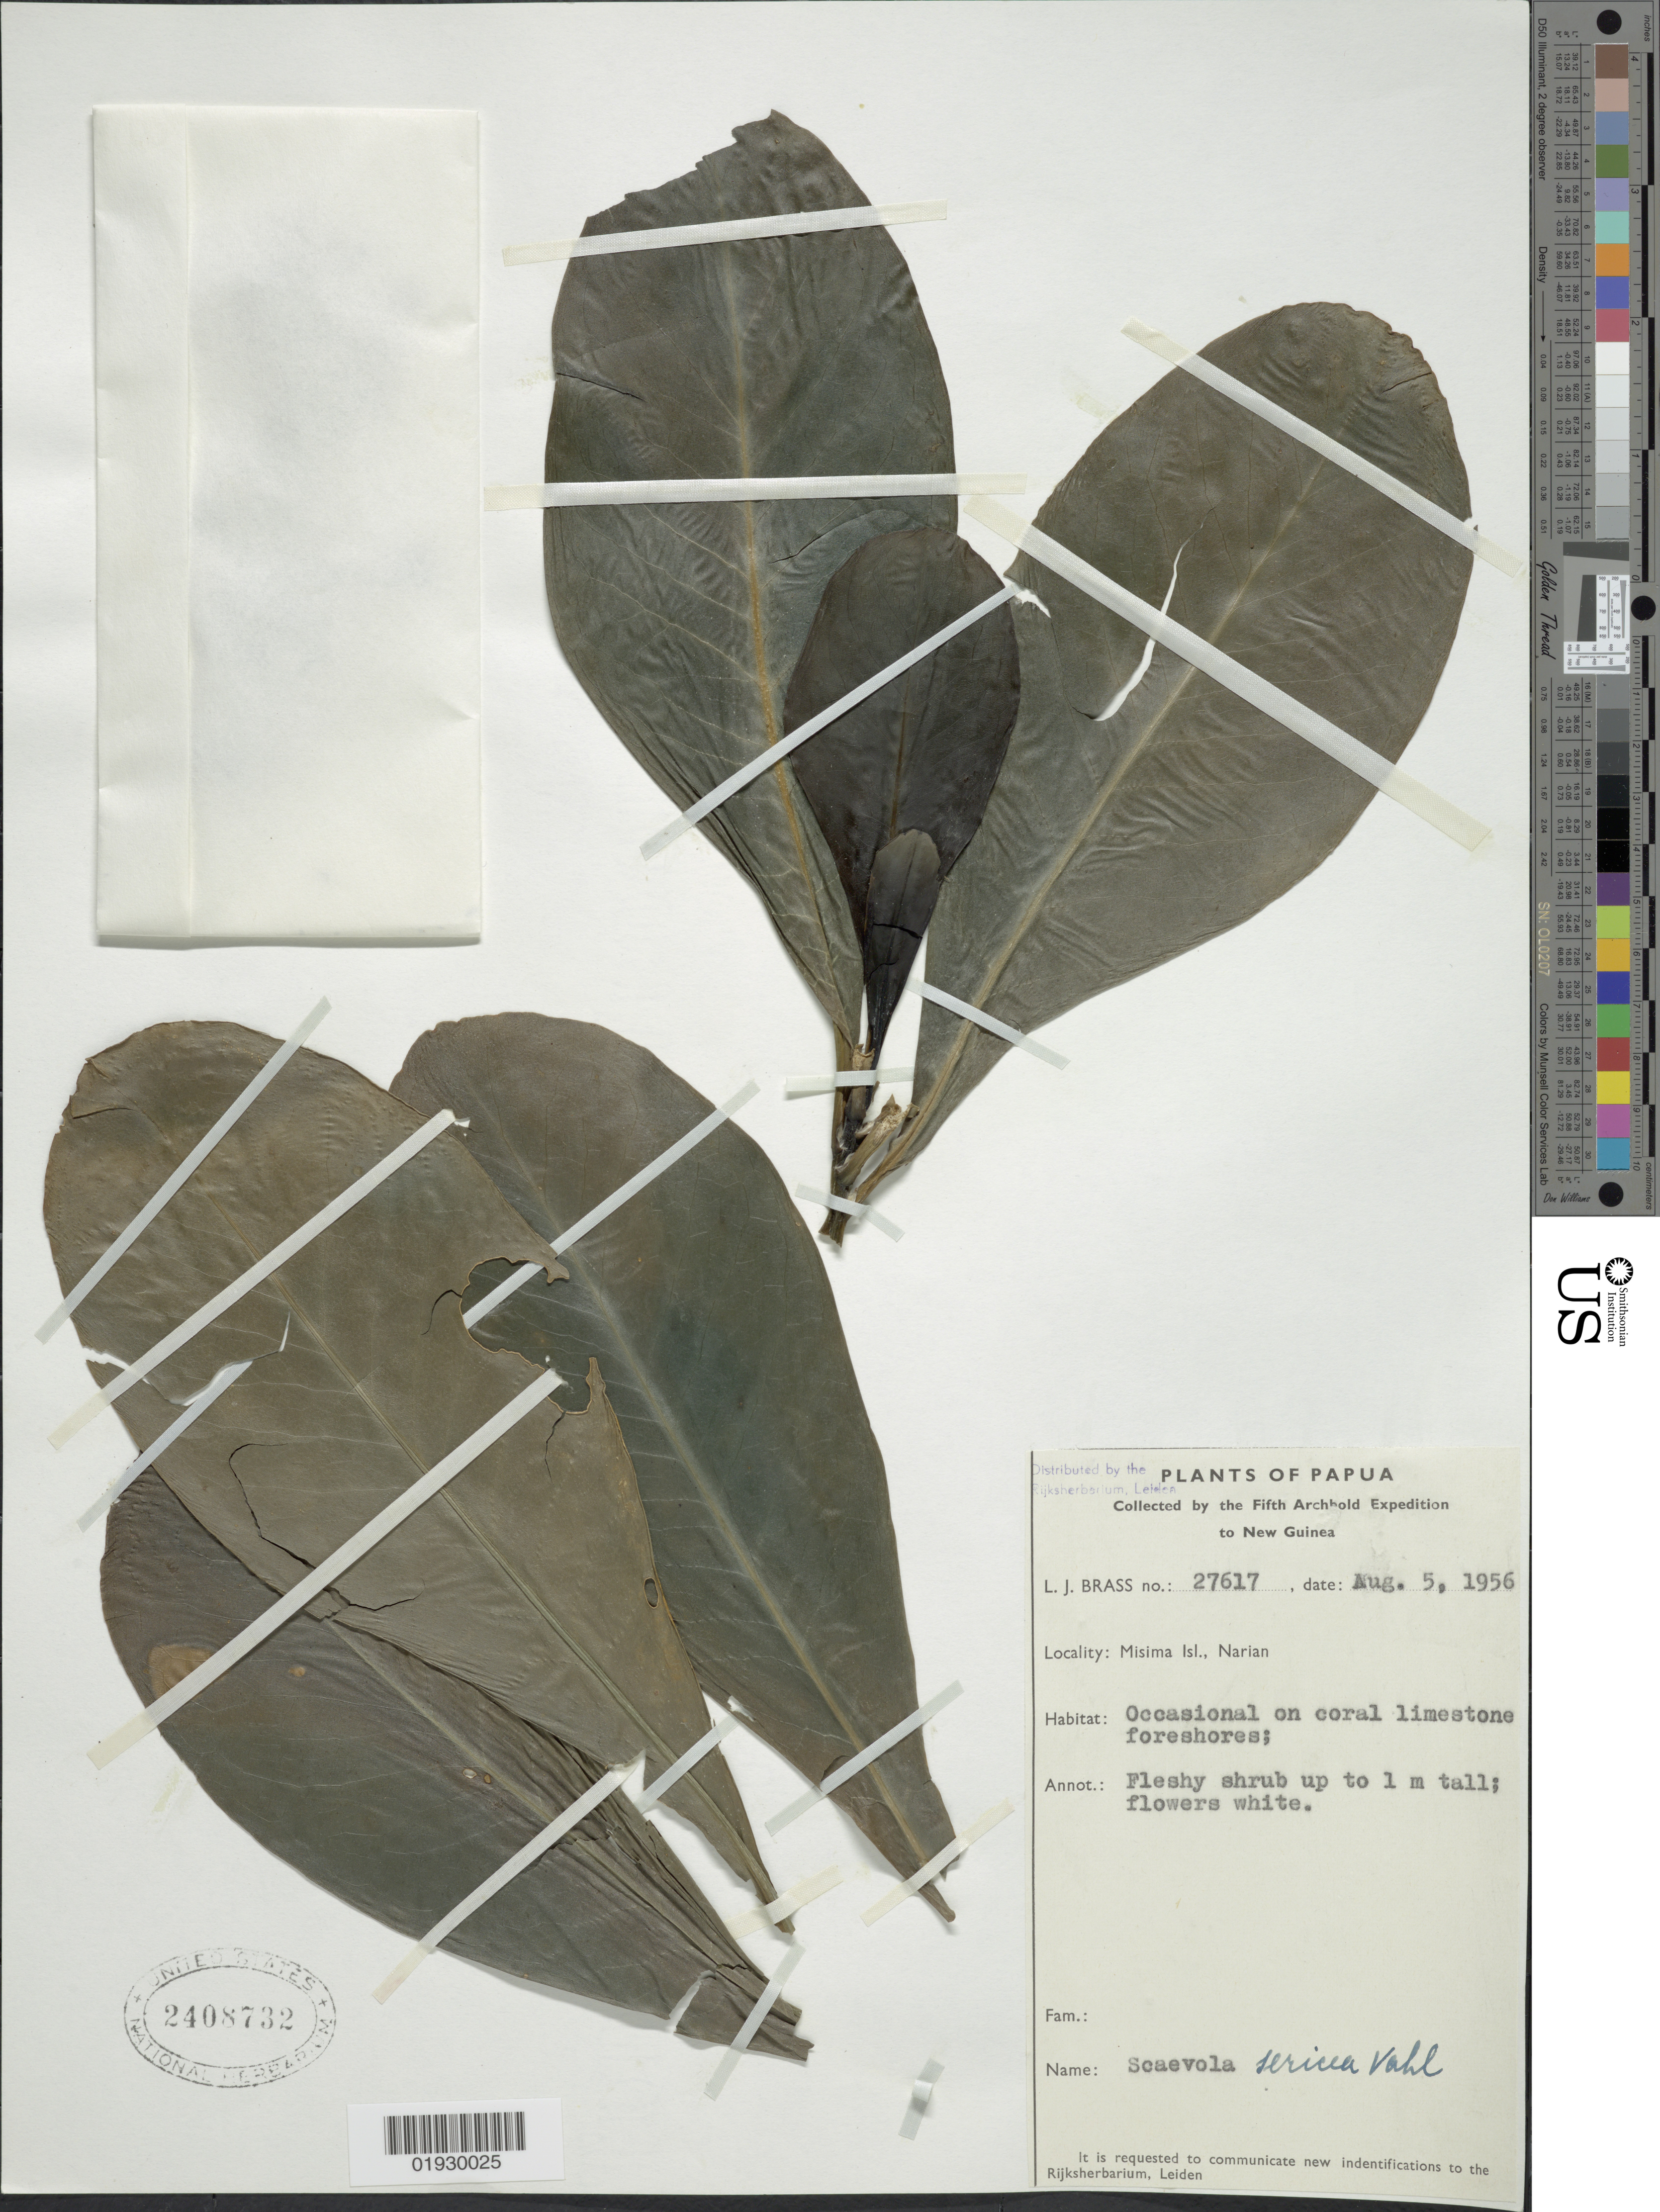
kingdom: Plantae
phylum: Tracheophyta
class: Magnoliopsida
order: Asterales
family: Goodeniaceae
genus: Scaevola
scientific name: Scaevola taccada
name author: (Gaertn.) Roxb.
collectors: L. J. Brass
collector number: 27617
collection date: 1956-08-05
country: Papua New Guinea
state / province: Milne Bay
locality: New Guinea, Misima Isl., Narian.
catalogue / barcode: US 2408732